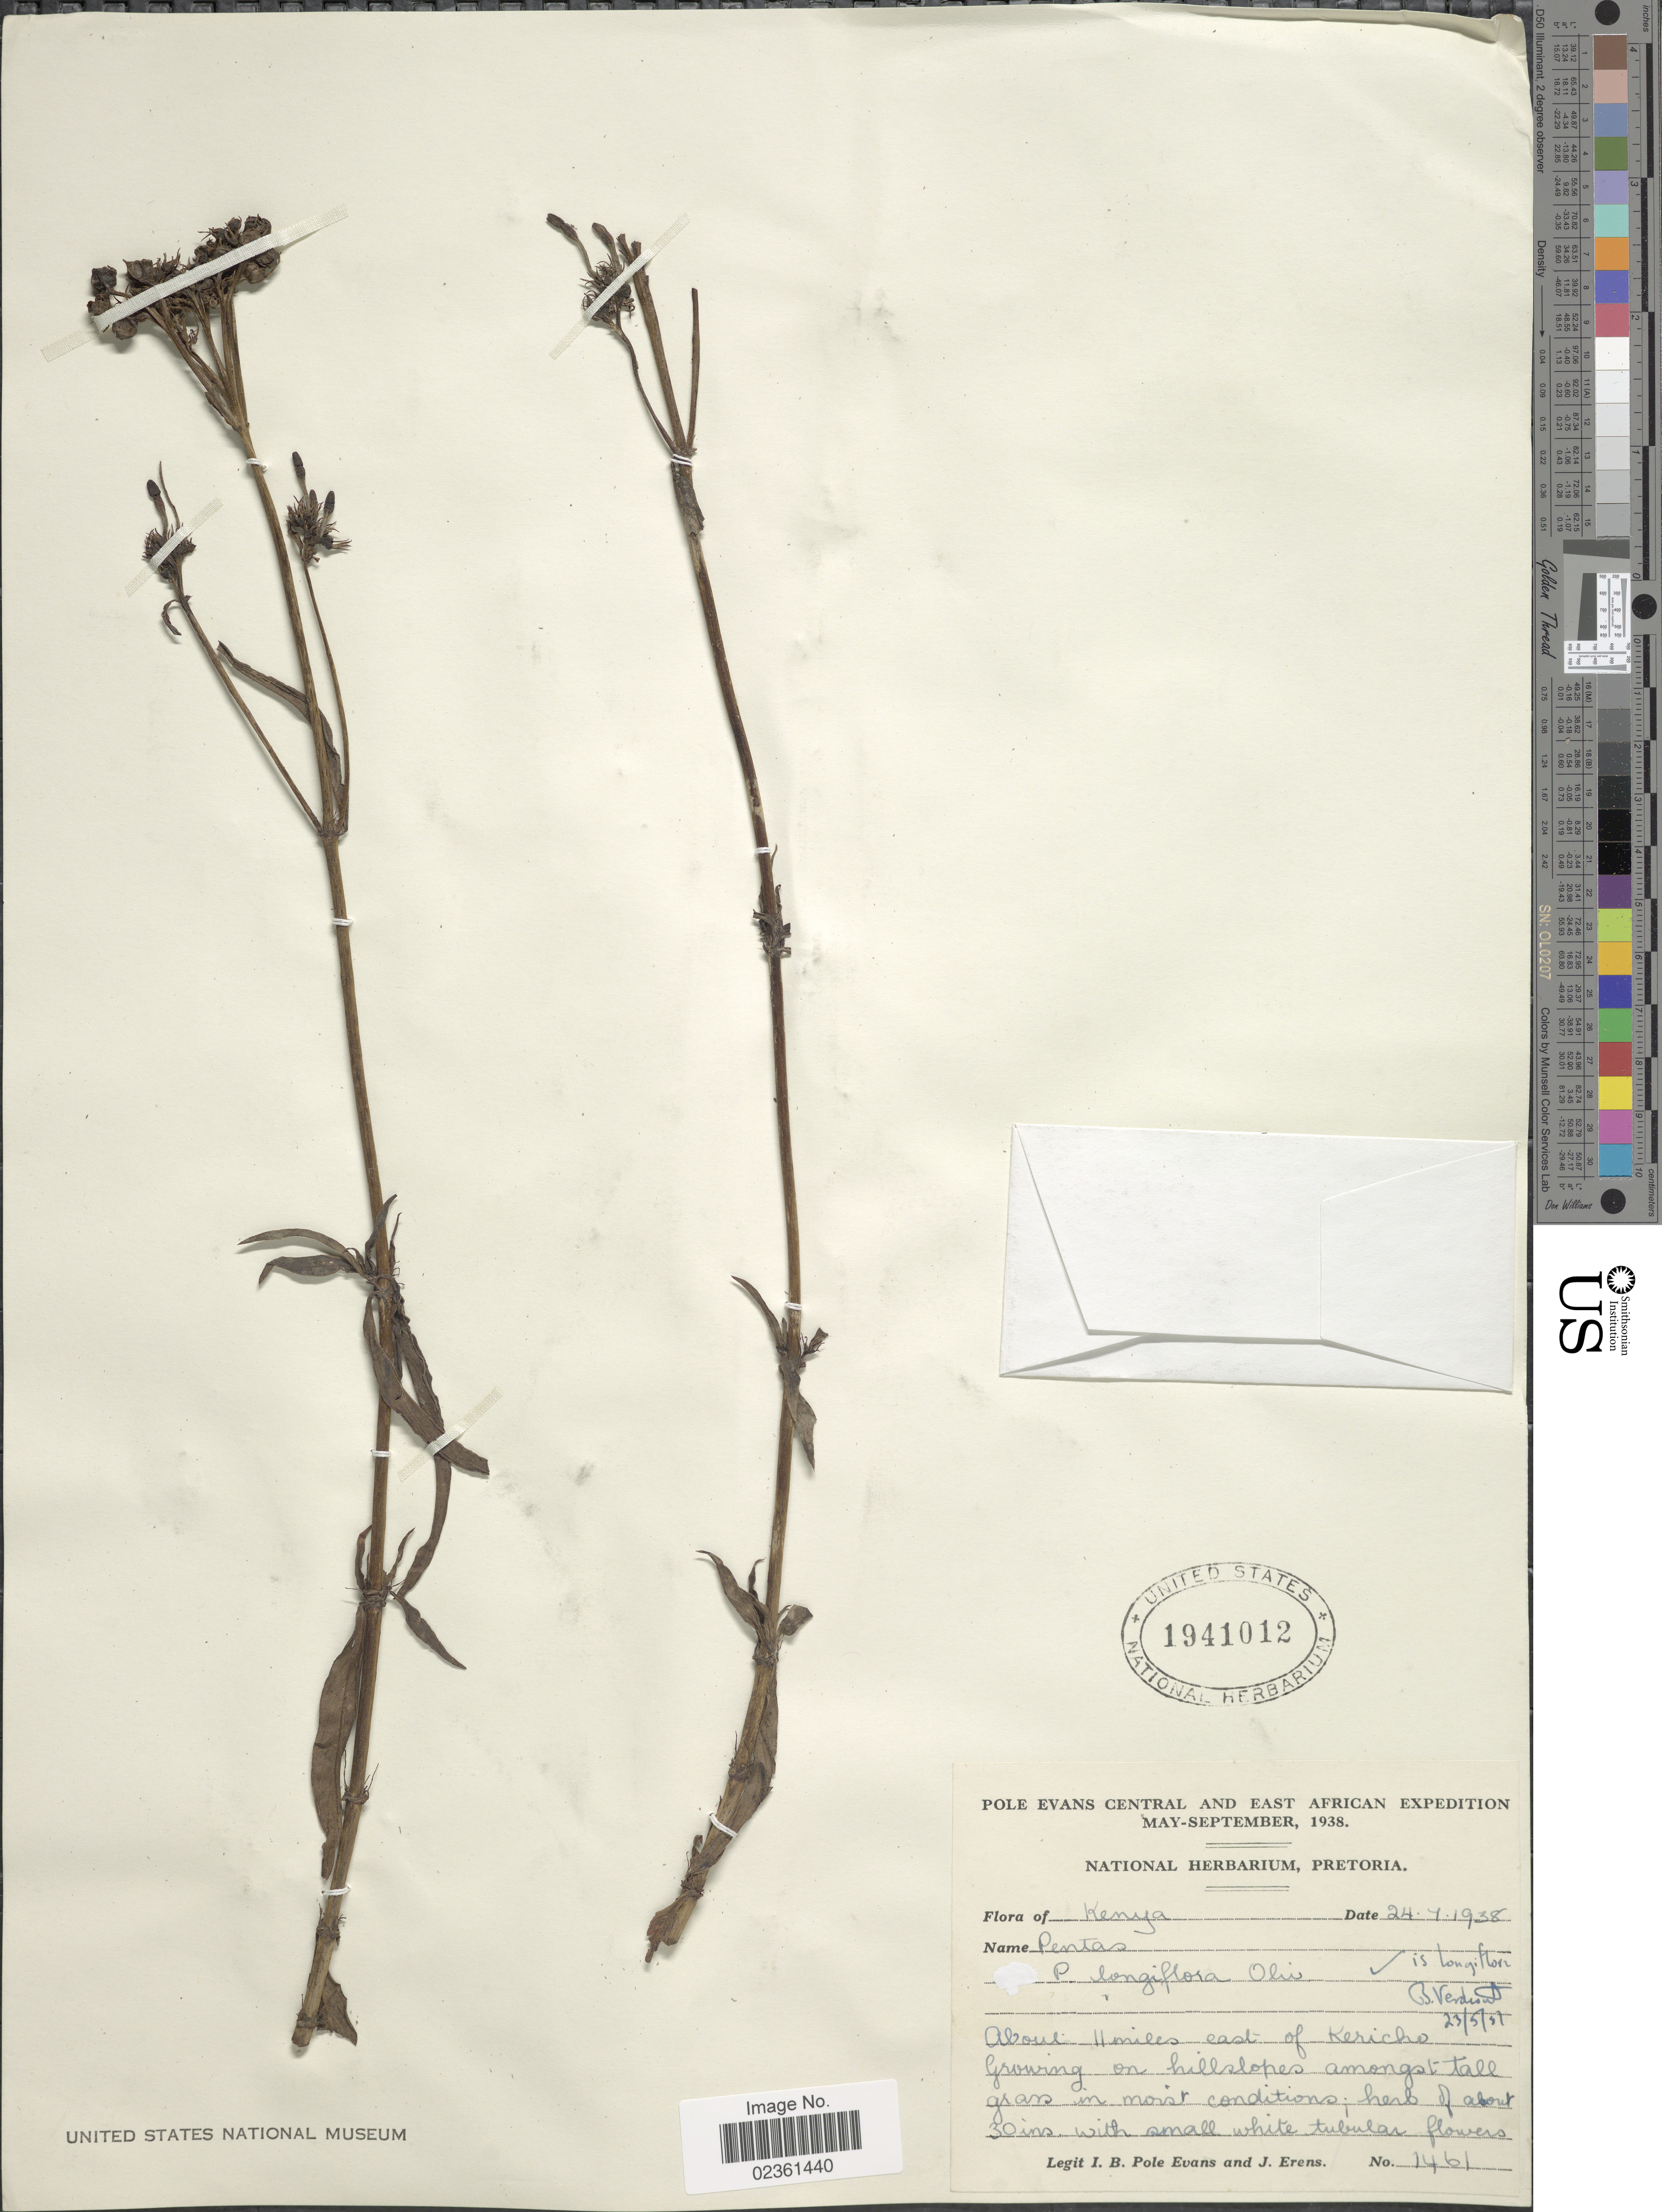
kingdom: Plantae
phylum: Tracheophyta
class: Magnoliopsida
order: Gentianales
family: Rubiaceae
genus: Pentas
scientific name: Pentas longiflora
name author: Oliv.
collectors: I. B. Pole-Evans & J. Erens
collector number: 1461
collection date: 1938-07-24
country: Kenya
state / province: Kericho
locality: About 11 miles east of Kericho, on hillslopes amongst tall grass in moist conditions.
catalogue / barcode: US 1941012